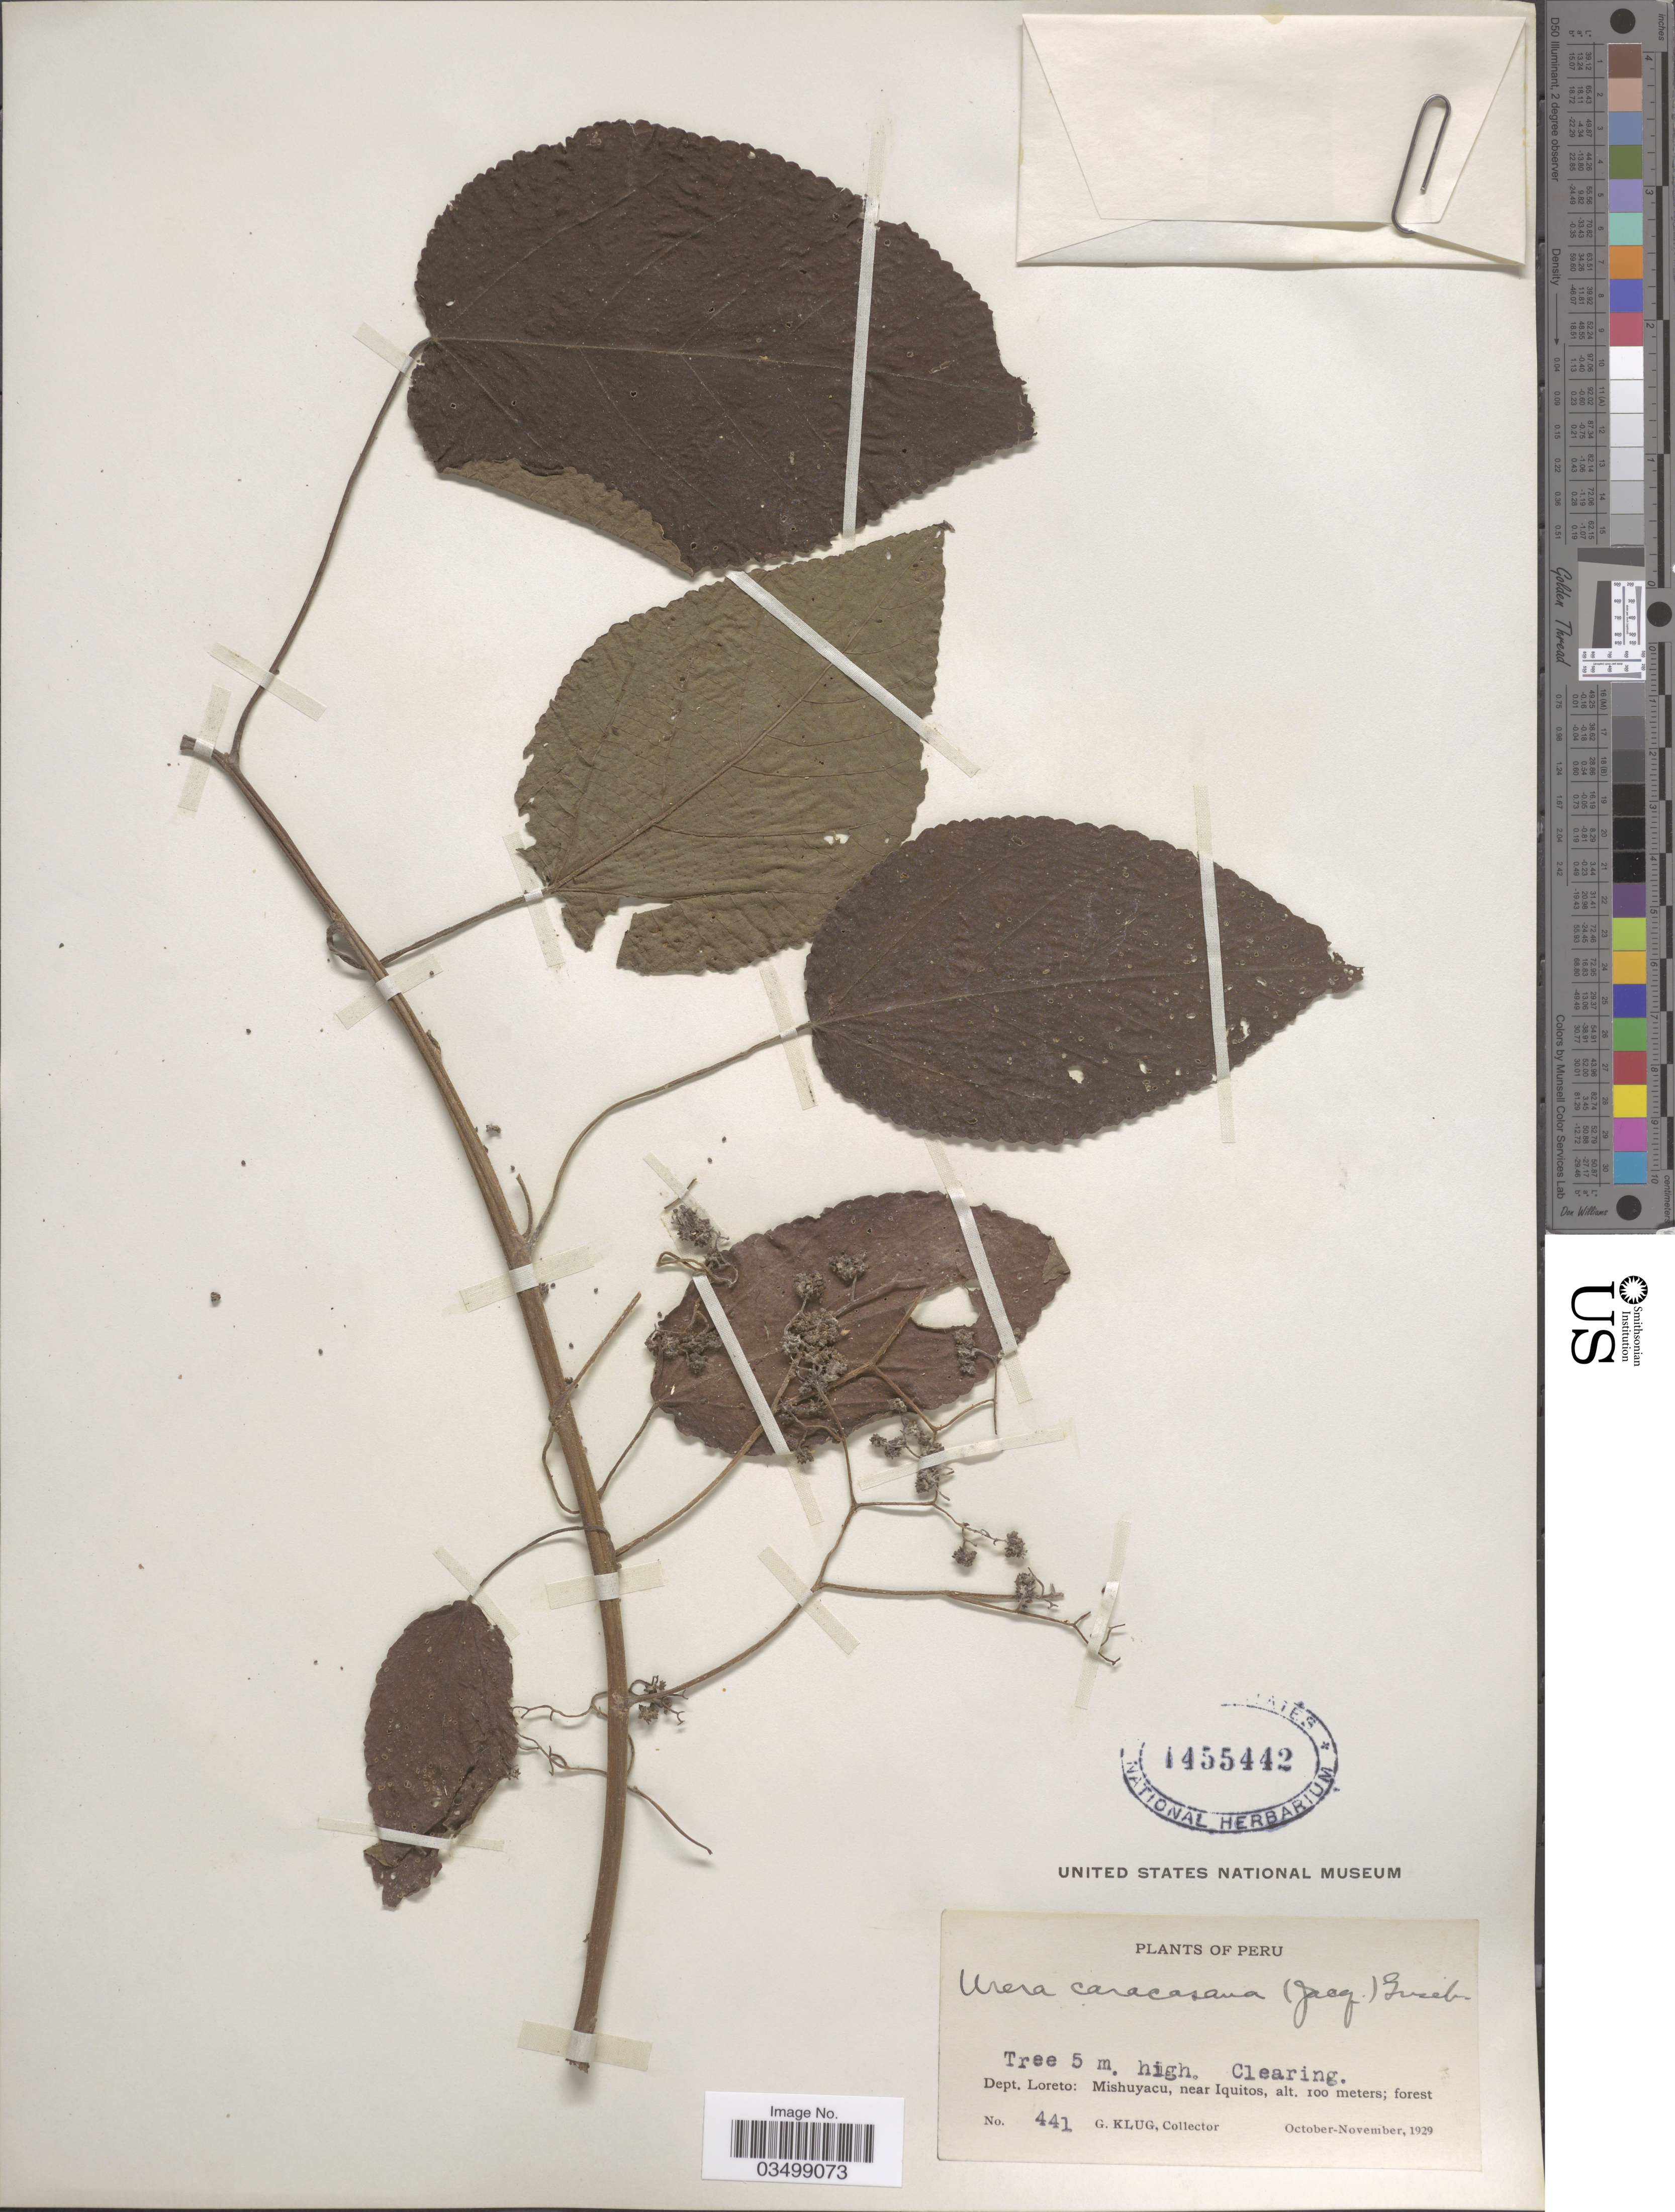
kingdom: Plantae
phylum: Tracheophyta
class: Magnoliopsida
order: Rosales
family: Urticaceae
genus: Urera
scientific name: Urera caracasana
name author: (Jacq.) Gaudich. ex Griseb.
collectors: G. Klug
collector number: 441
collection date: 1929-10/1929-11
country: Peru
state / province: Loreto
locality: Dept. Loreto: Mishuyacu, near Iquitos.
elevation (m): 100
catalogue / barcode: US 1455442